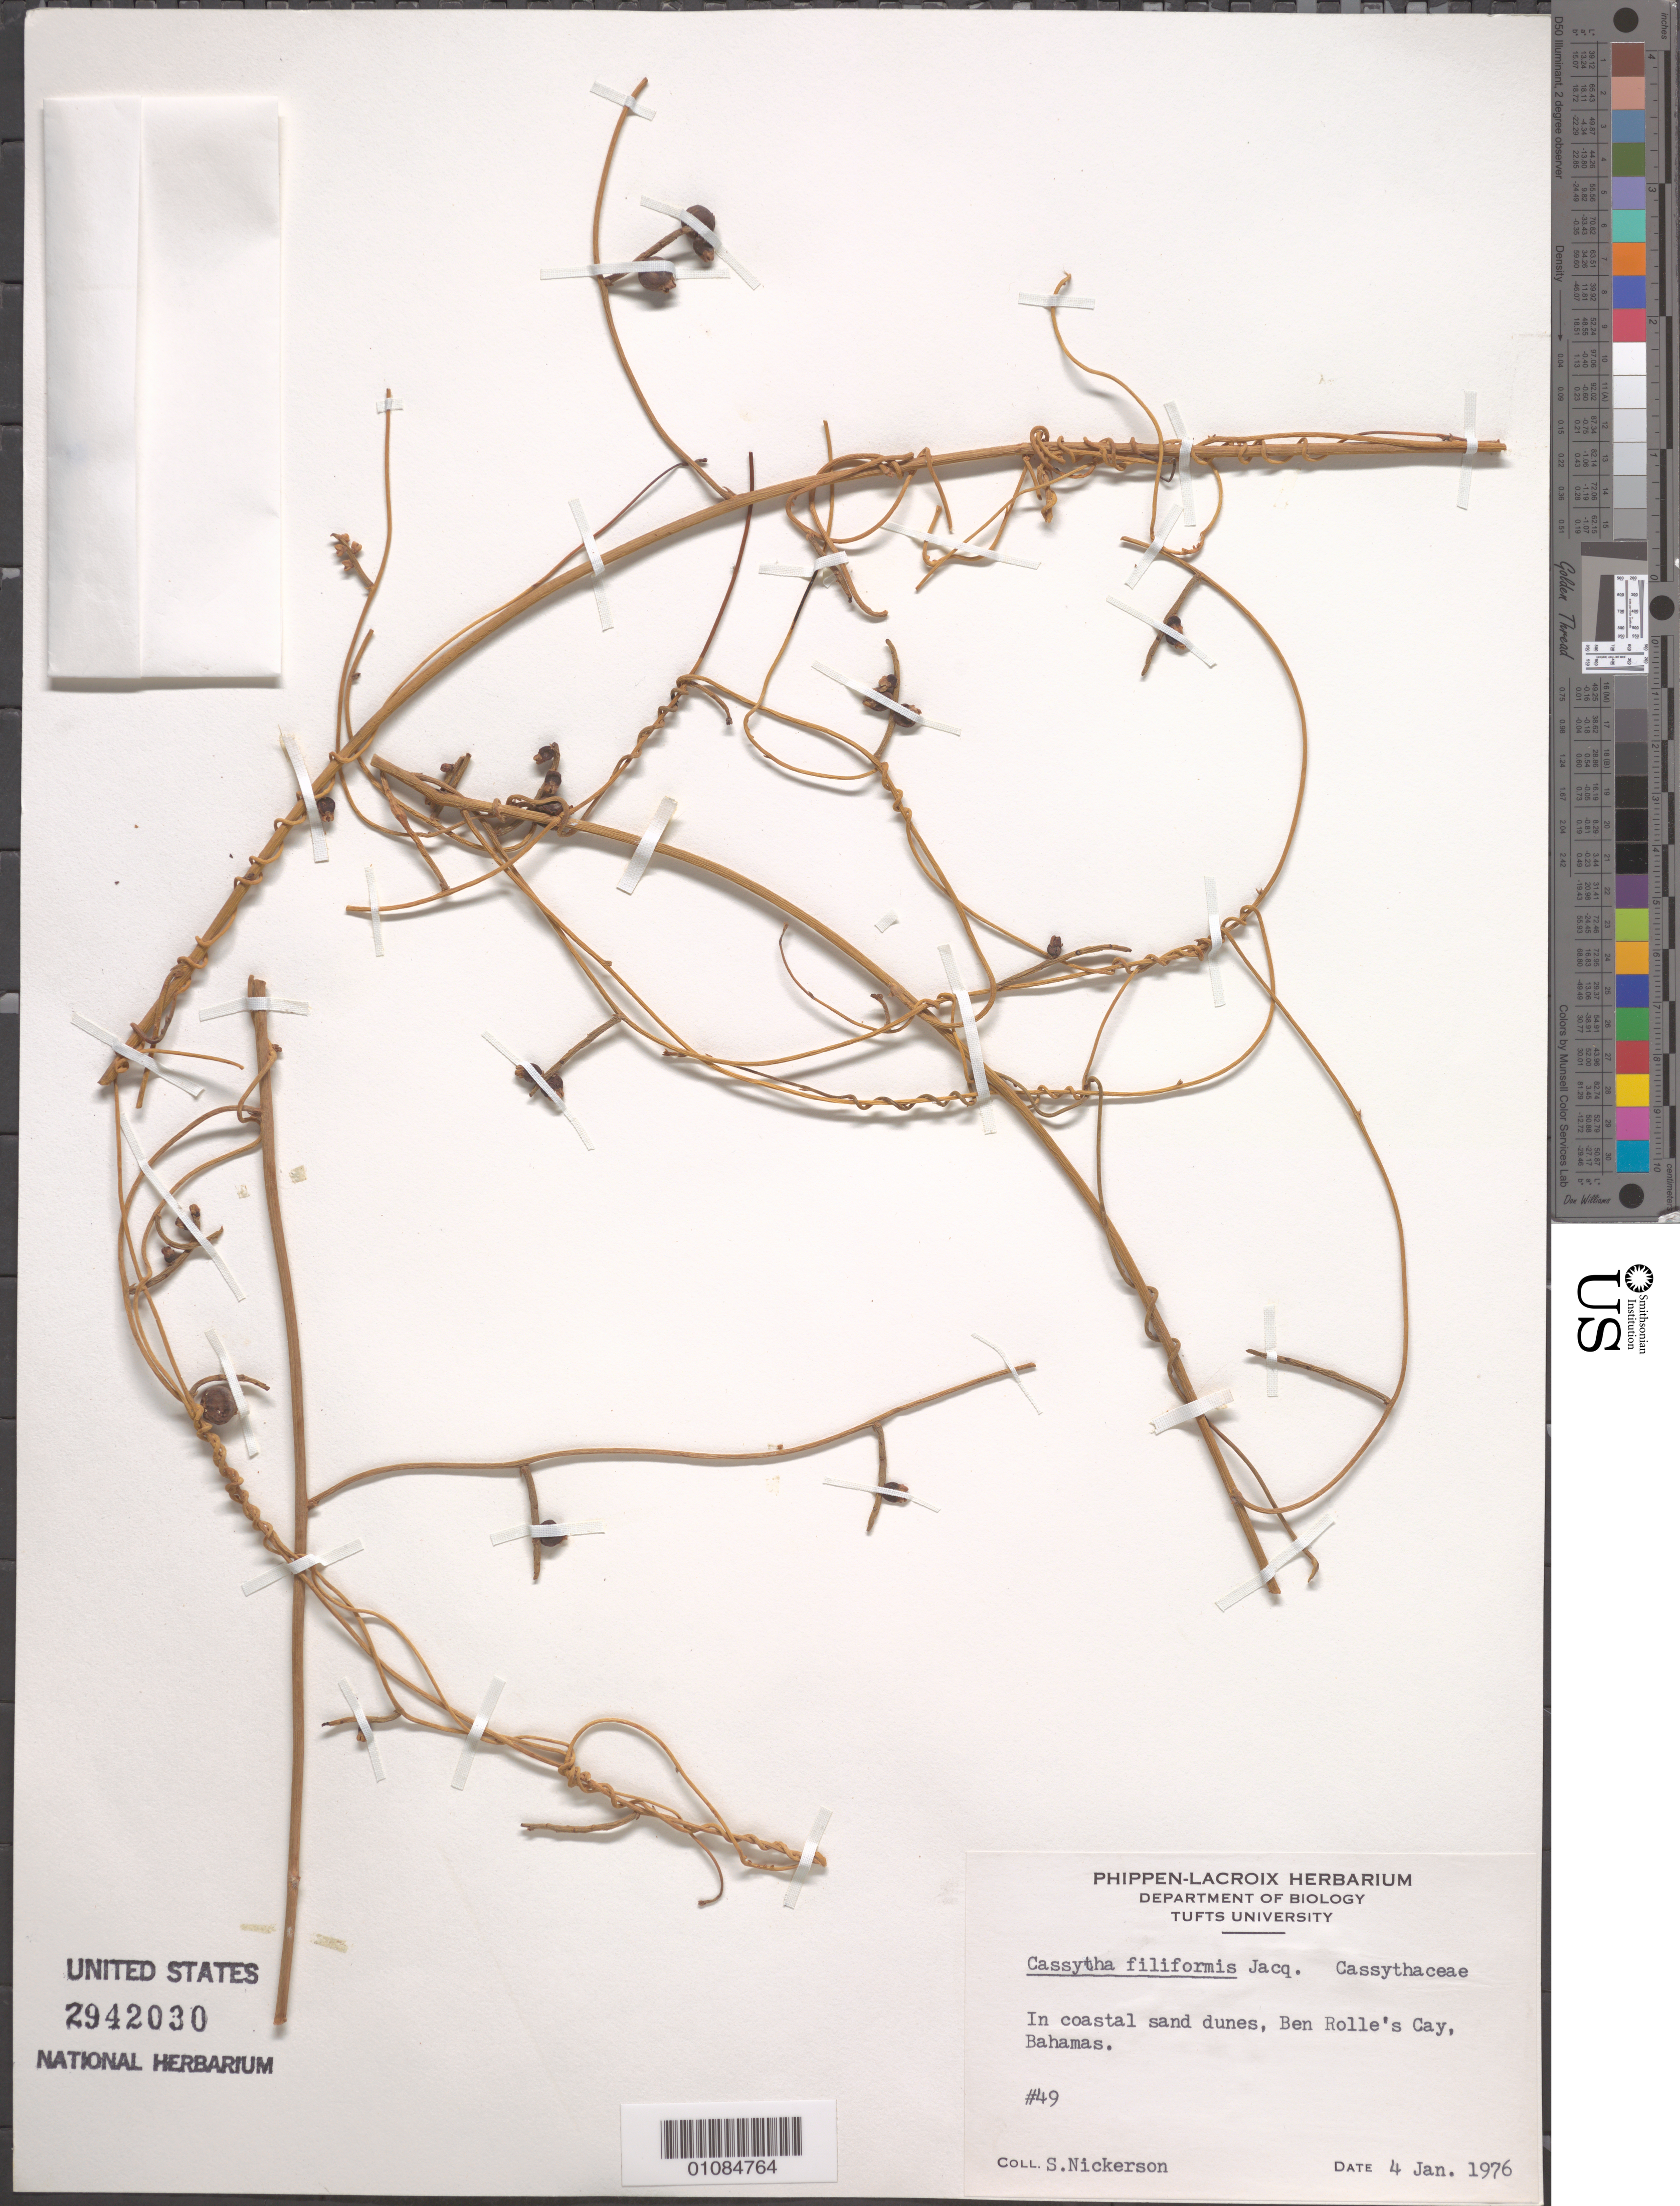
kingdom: Plantae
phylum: Tracheophyta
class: Magnoliopsida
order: Laurales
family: Lauraceae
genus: Cassytha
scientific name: Cassytha filiformis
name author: L.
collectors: S. Nickerson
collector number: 49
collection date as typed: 04 Jan 1976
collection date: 1976-01-04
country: Bahamas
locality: In coastal sand dunes, Ben Rolle's Cay, Bahamas.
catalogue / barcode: US 2942030